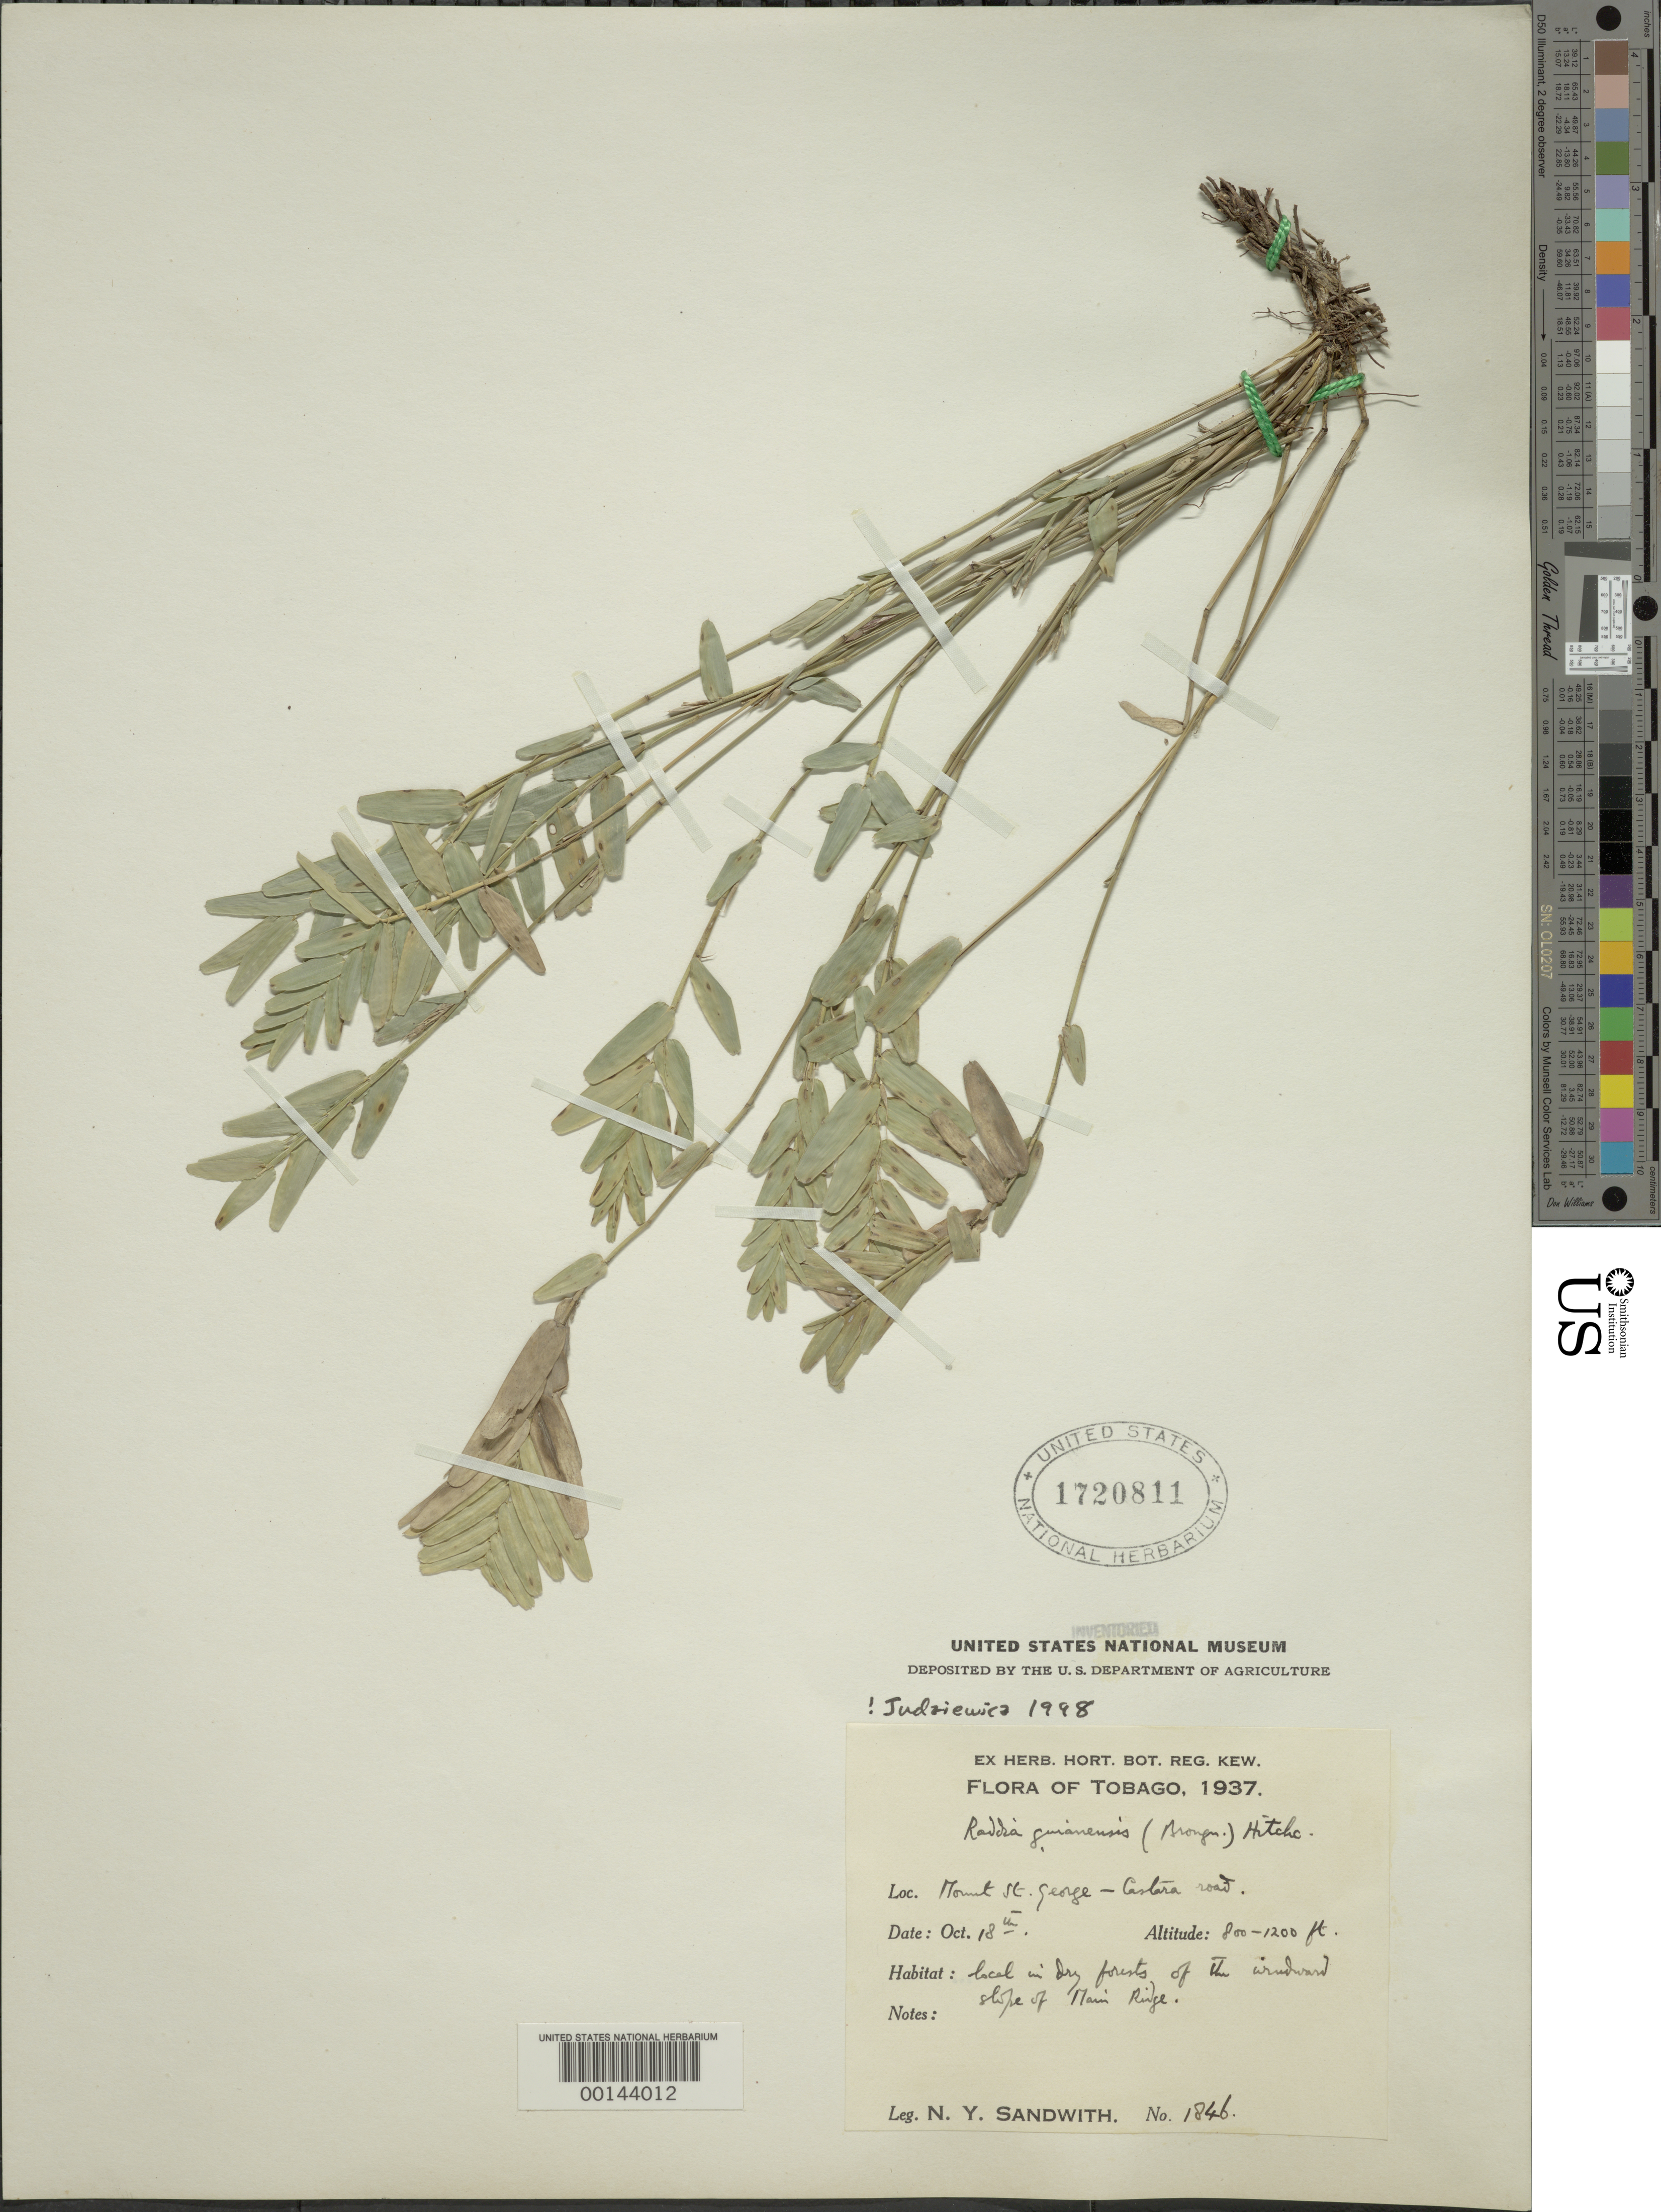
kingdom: Plantae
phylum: Tracheophyta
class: Liliopsida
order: Poales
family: Poaceae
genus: Raddia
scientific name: Raddia sp.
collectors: N. Y. Sandwith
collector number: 1846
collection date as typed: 18 Oct 1937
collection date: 1937-10-18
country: Trinidad and Tobago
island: Tobago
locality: Mt. st. george, main ridge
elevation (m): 244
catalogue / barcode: US 1720811